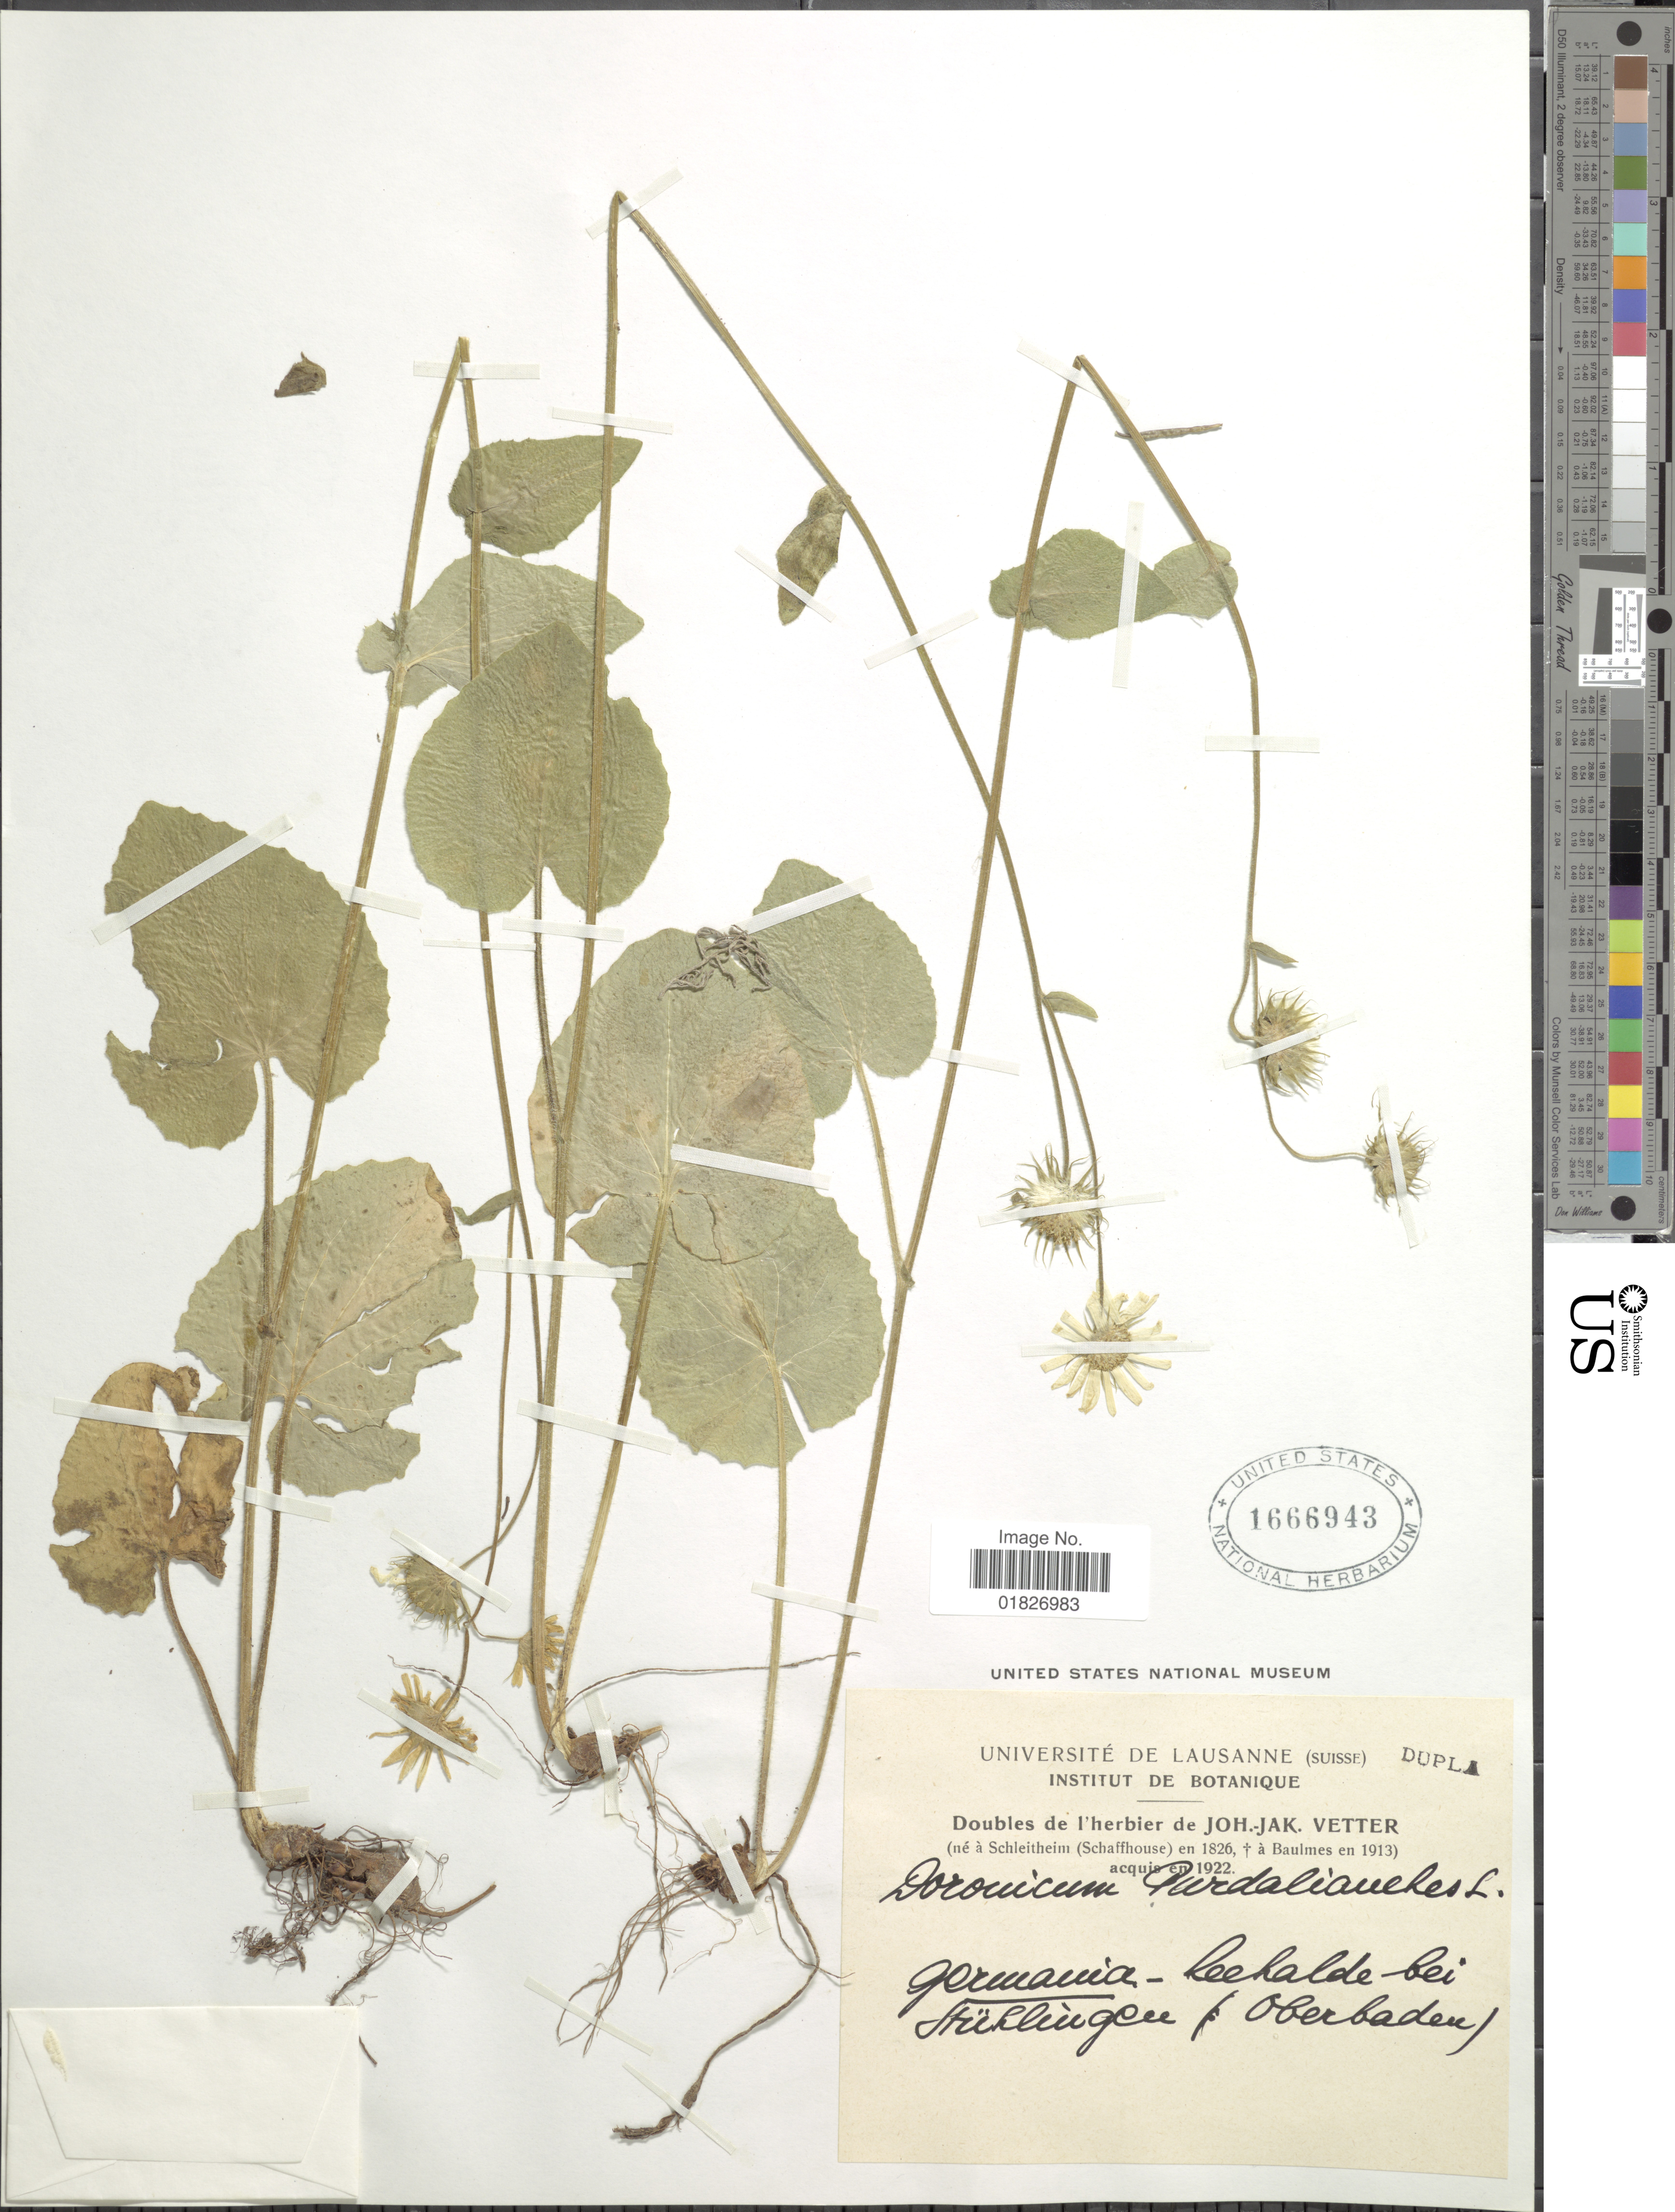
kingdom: Plantae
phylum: Tracheophyta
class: Magnoliopsida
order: Asterales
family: Asteraceae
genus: Doronicum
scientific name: Doronicum pardalianches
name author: L.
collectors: ex herb. J.J. Vetter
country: Germany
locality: [illegible text]eehalde bei Huhlingcee (oberbaden)[interpreted]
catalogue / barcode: US 1666943